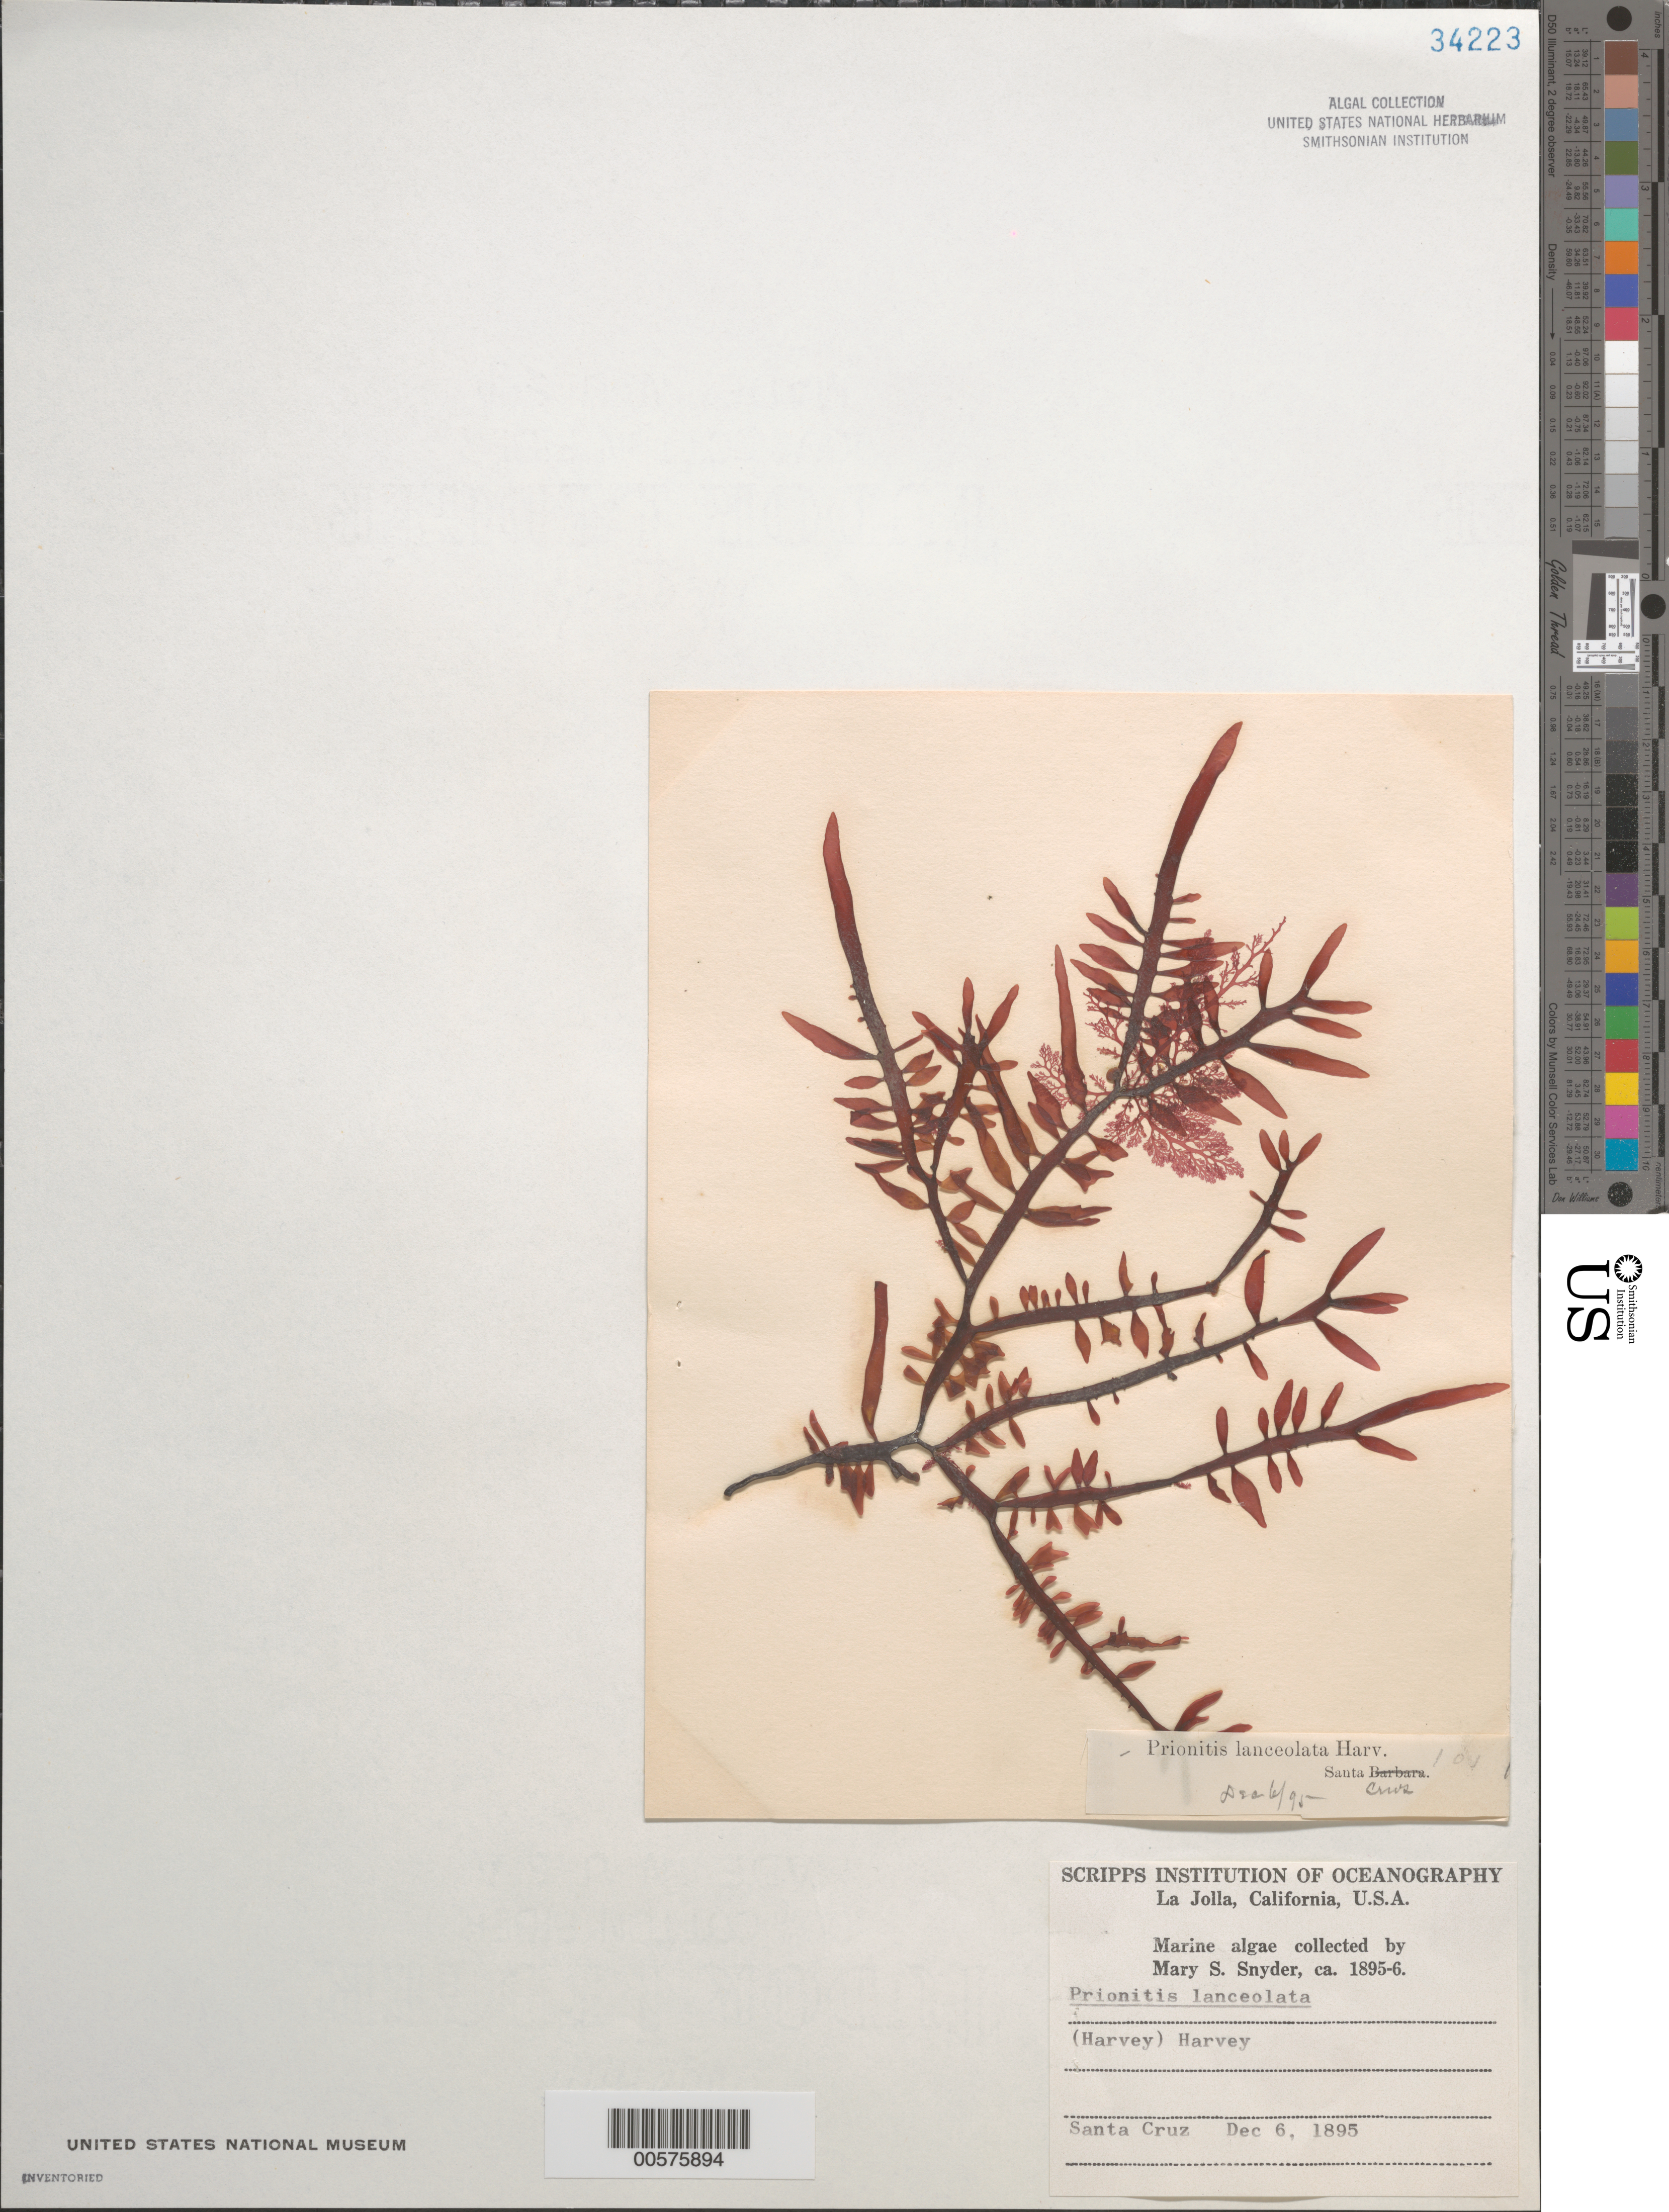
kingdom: Plantae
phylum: Rhodophyta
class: Florideophyceae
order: Cryptonemiales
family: Cryptonemiaceae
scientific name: Prionitis lanceolata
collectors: M. Snyder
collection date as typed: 06 Dec 1895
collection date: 1895-12-06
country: United States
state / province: California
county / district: Santa Cruz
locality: Santa Cruz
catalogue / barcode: US 34223